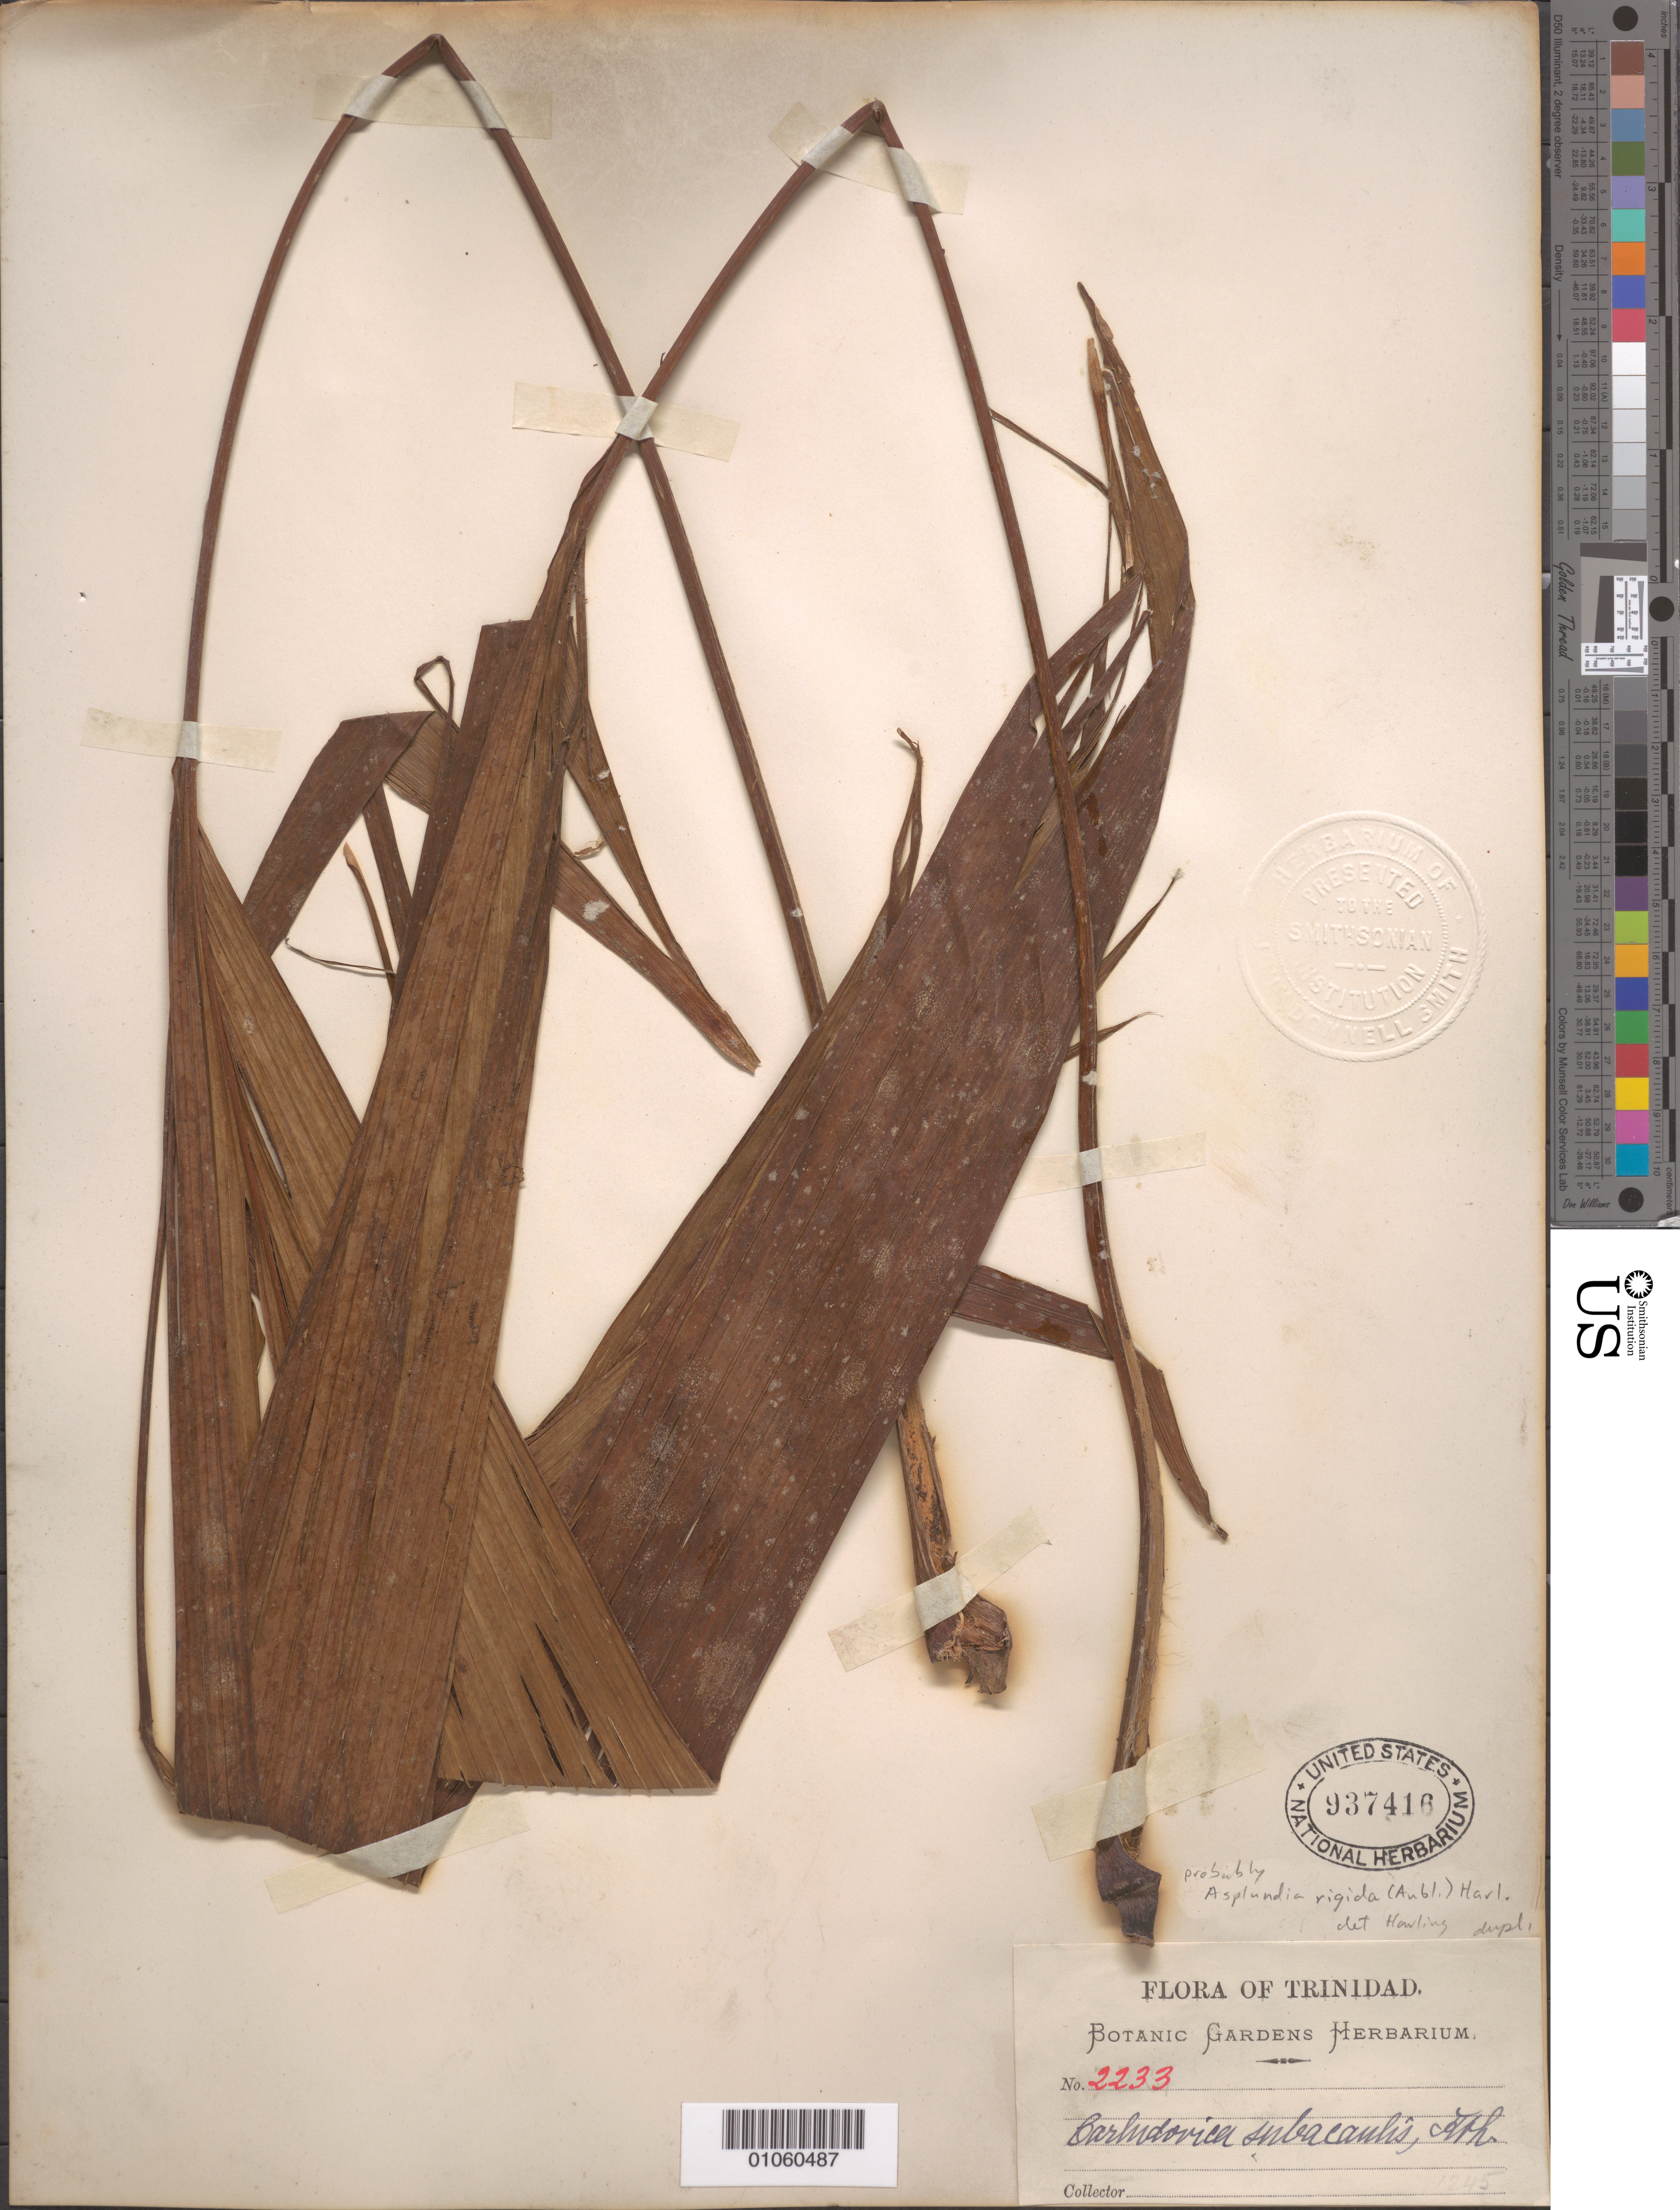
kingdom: Plantae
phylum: Tracheophyta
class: Liliopsida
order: Pandanales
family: Cyclanthaceae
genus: Asplundia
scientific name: Asplundia rigida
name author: (Aubl.) Harling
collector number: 2233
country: Trinidad and Tobago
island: Trinidad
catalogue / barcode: US 937416